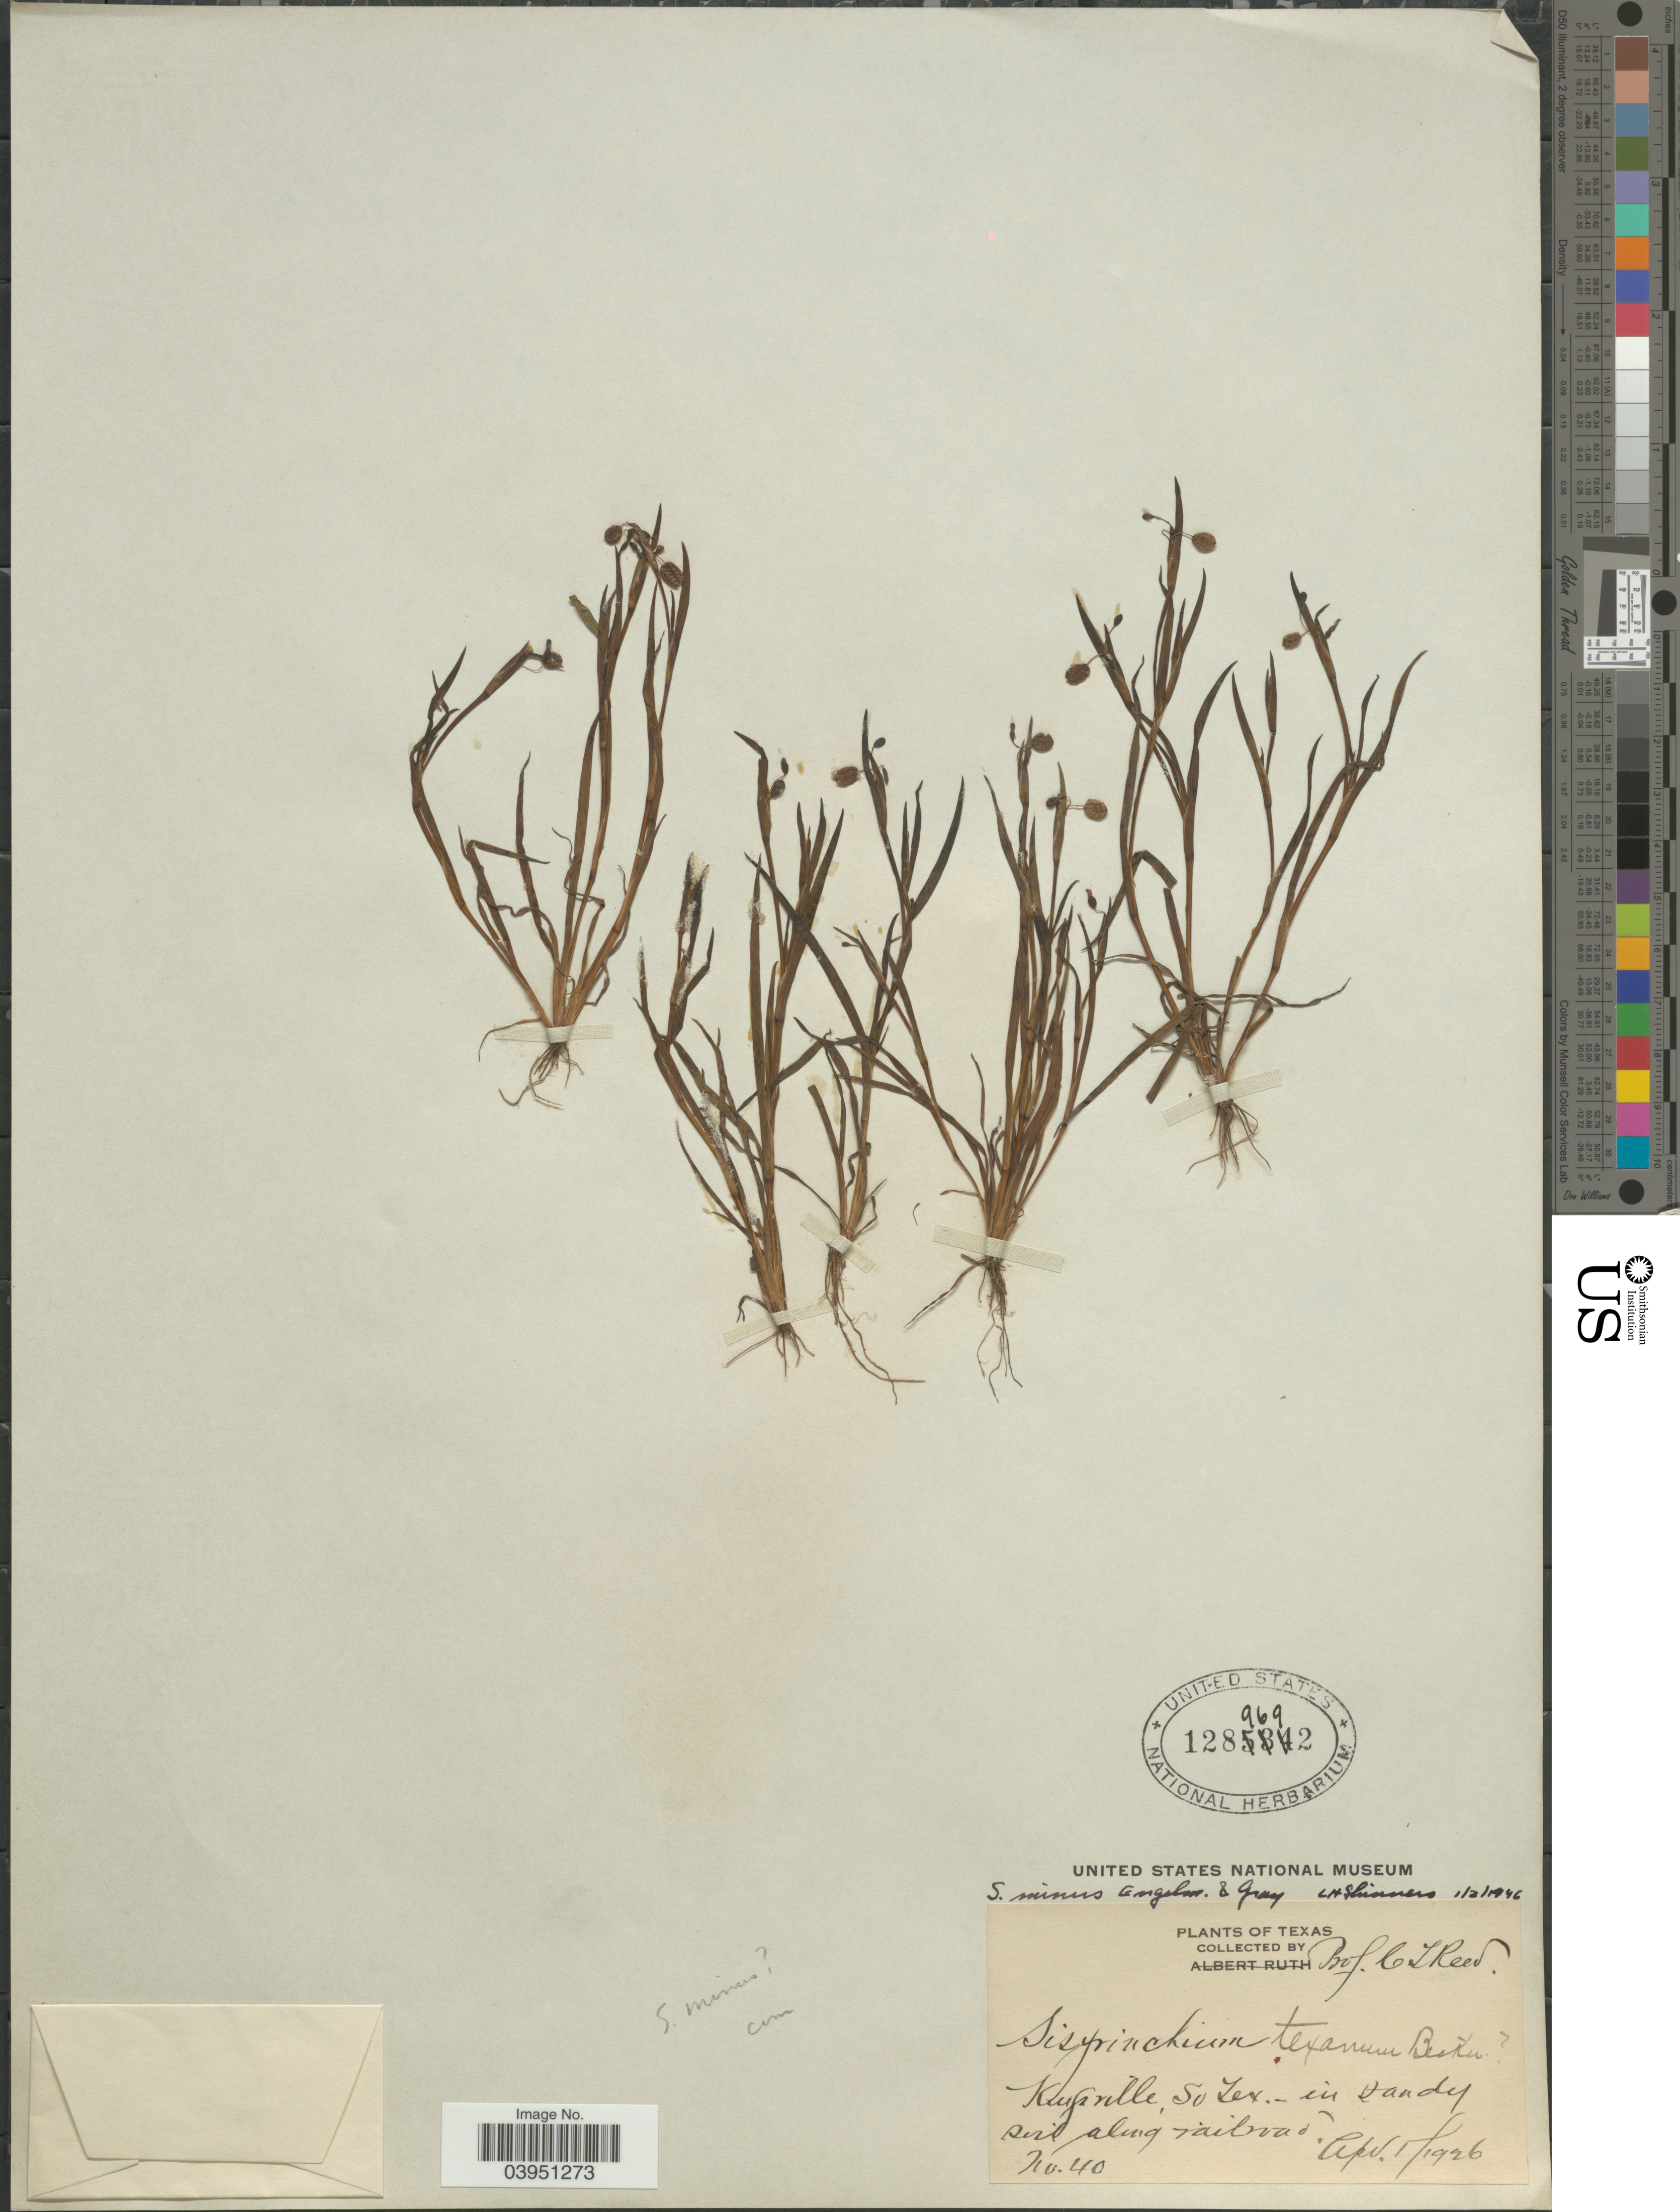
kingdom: Plantae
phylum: Tracheophyta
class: Liliopsida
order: Asparagales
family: Iridaceae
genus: Sisyrinchium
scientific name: Sisyrinchium minus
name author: Engelm. & A. Gray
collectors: C. Reed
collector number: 40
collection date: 1926-04-01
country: United States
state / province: Texas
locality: Kingsville, So Tex.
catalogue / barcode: US 1289692